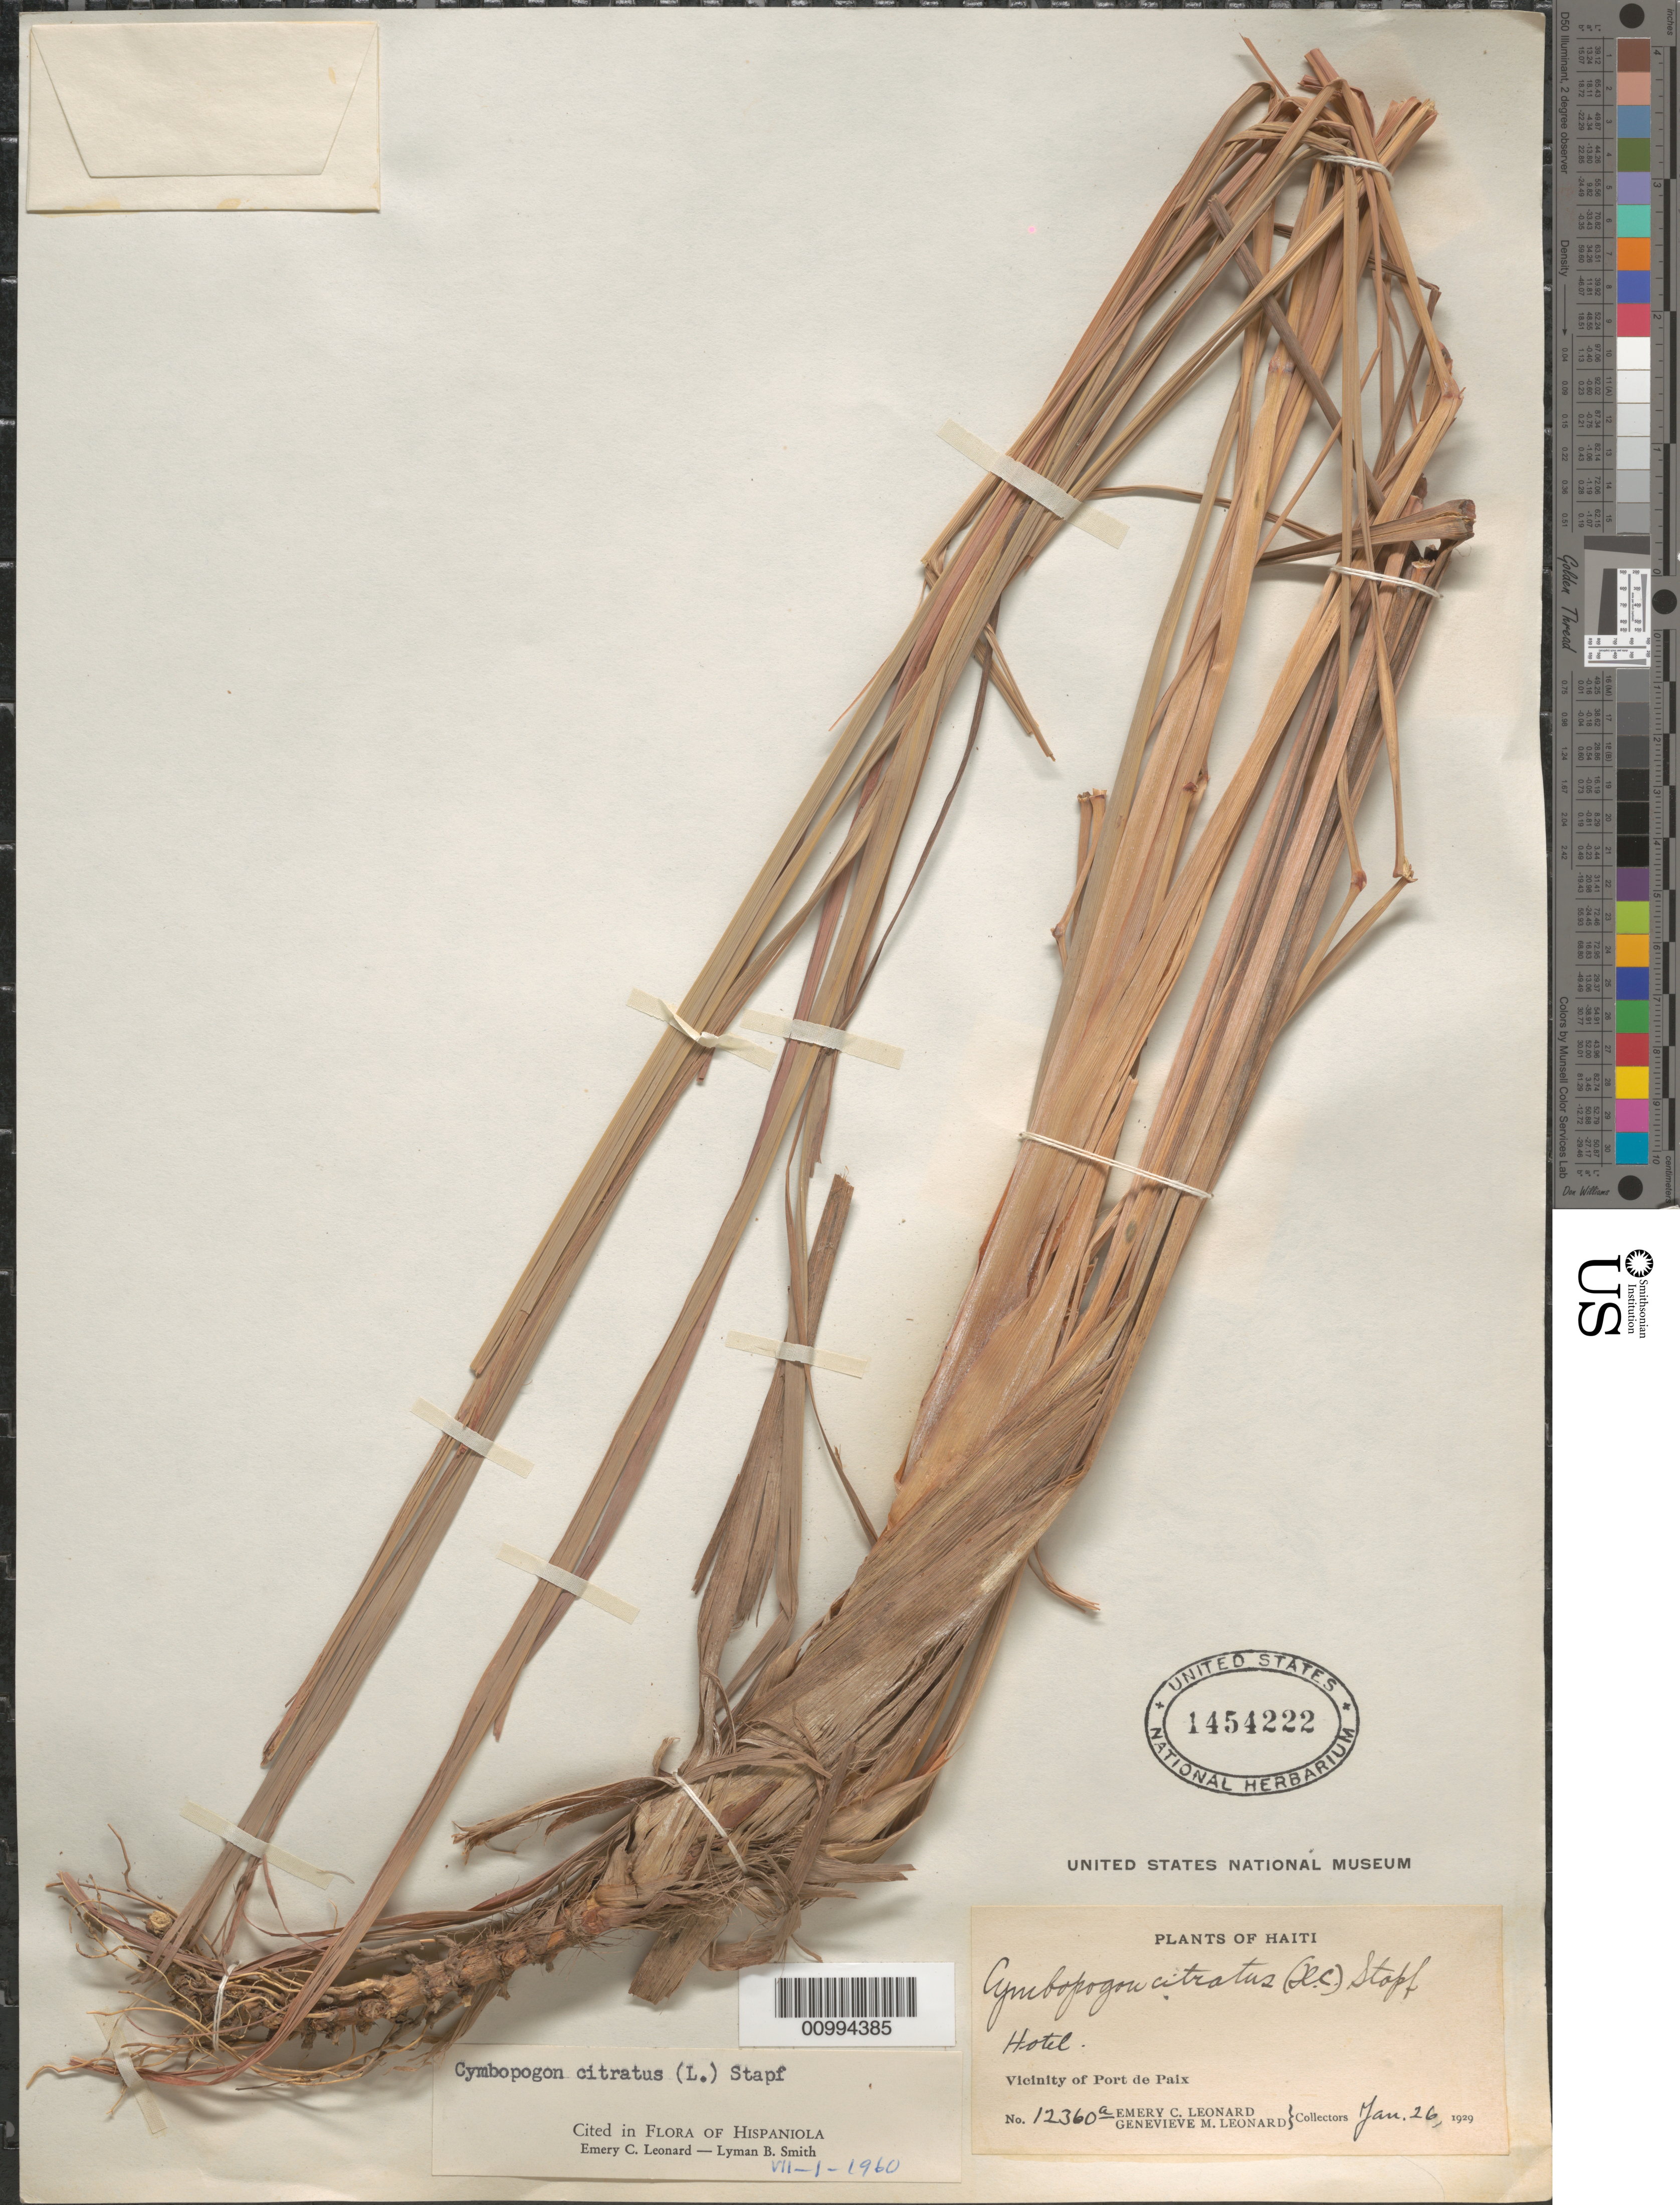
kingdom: Plantae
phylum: Tracheophyta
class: Liliopsida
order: Poales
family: Poaceae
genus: Cymbopogon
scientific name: Cymbopogon citratus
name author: (DC.) Stapf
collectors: E. C. Leonard & G. M. Leonard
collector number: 12360a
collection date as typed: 26 Jan 1929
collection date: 1929-01-26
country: Haiti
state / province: Nord-Óuest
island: Hispaniola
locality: Port de Paix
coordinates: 0 N, 0 E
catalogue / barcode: US 1454222